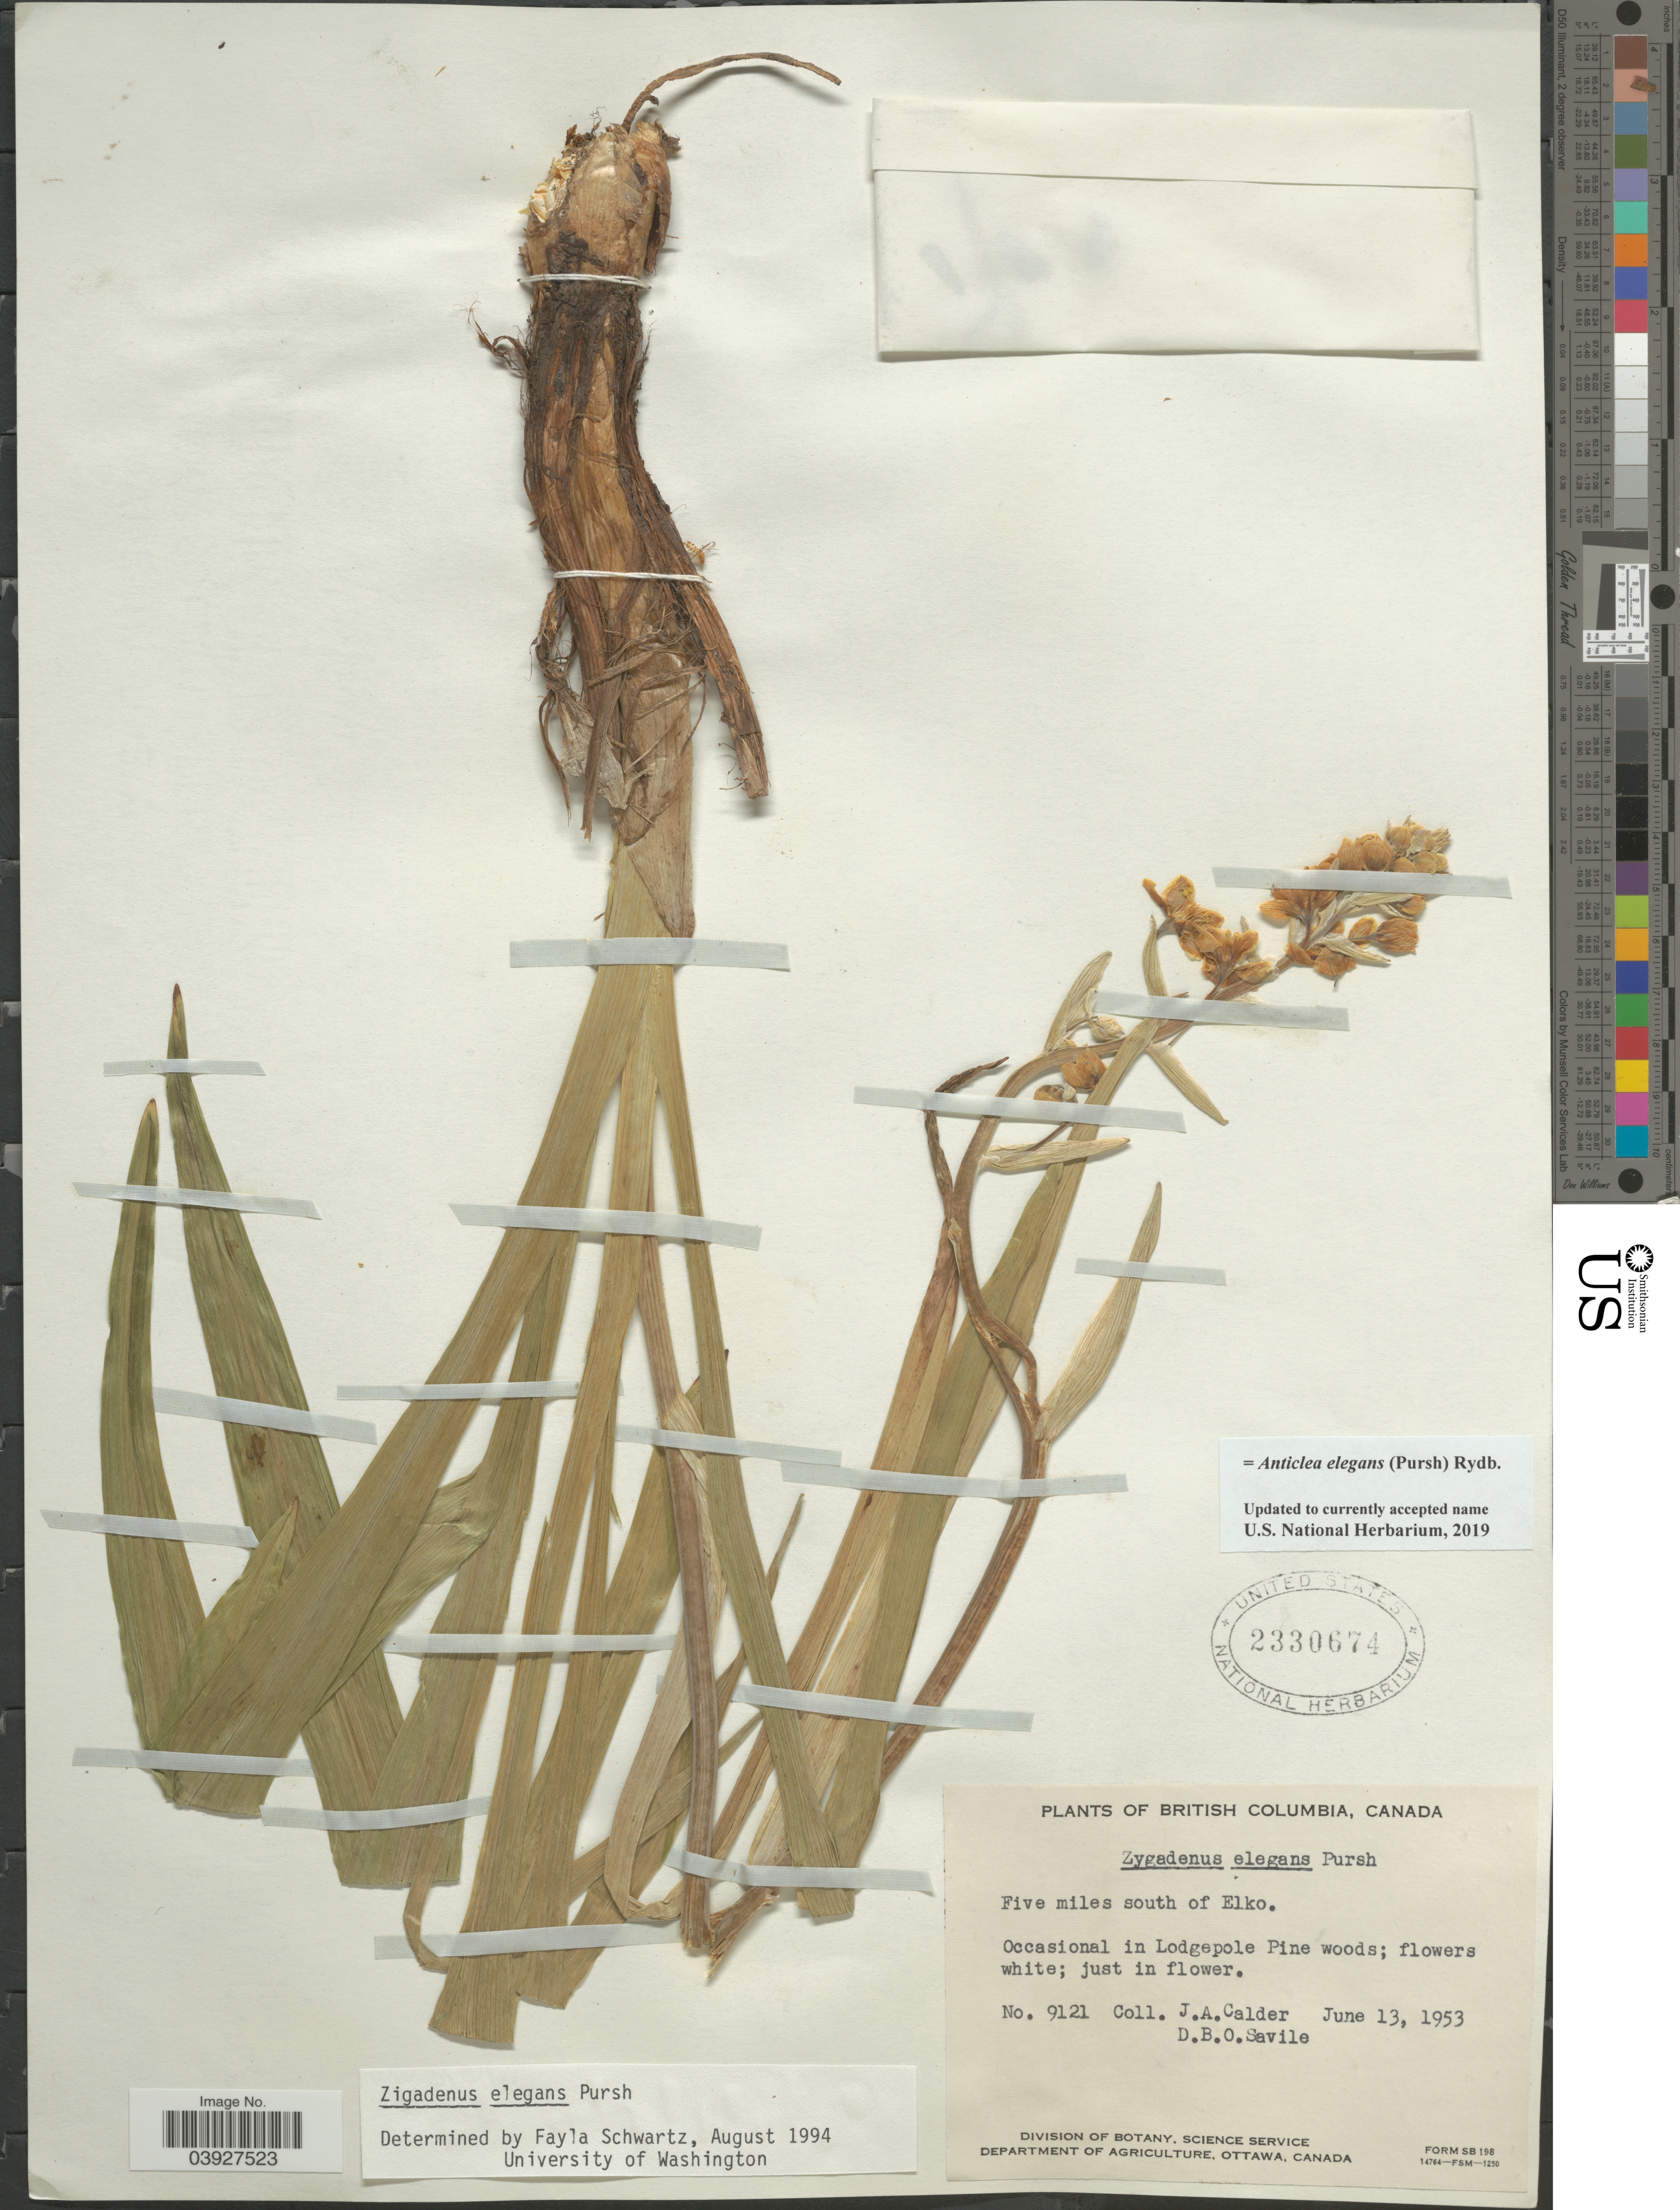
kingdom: Plantae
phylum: Tracheophyta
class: Liliopsida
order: Liliales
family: Melanthiaceae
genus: Anticlea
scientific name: Anticlea elegans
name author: (Pursh) Rydb.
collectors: J. A. Calder & D. Savile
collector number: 9121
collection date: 1953-06-13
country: Canada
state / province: British Columbia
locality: Five miles south of Elko.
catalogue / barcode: US 2330674